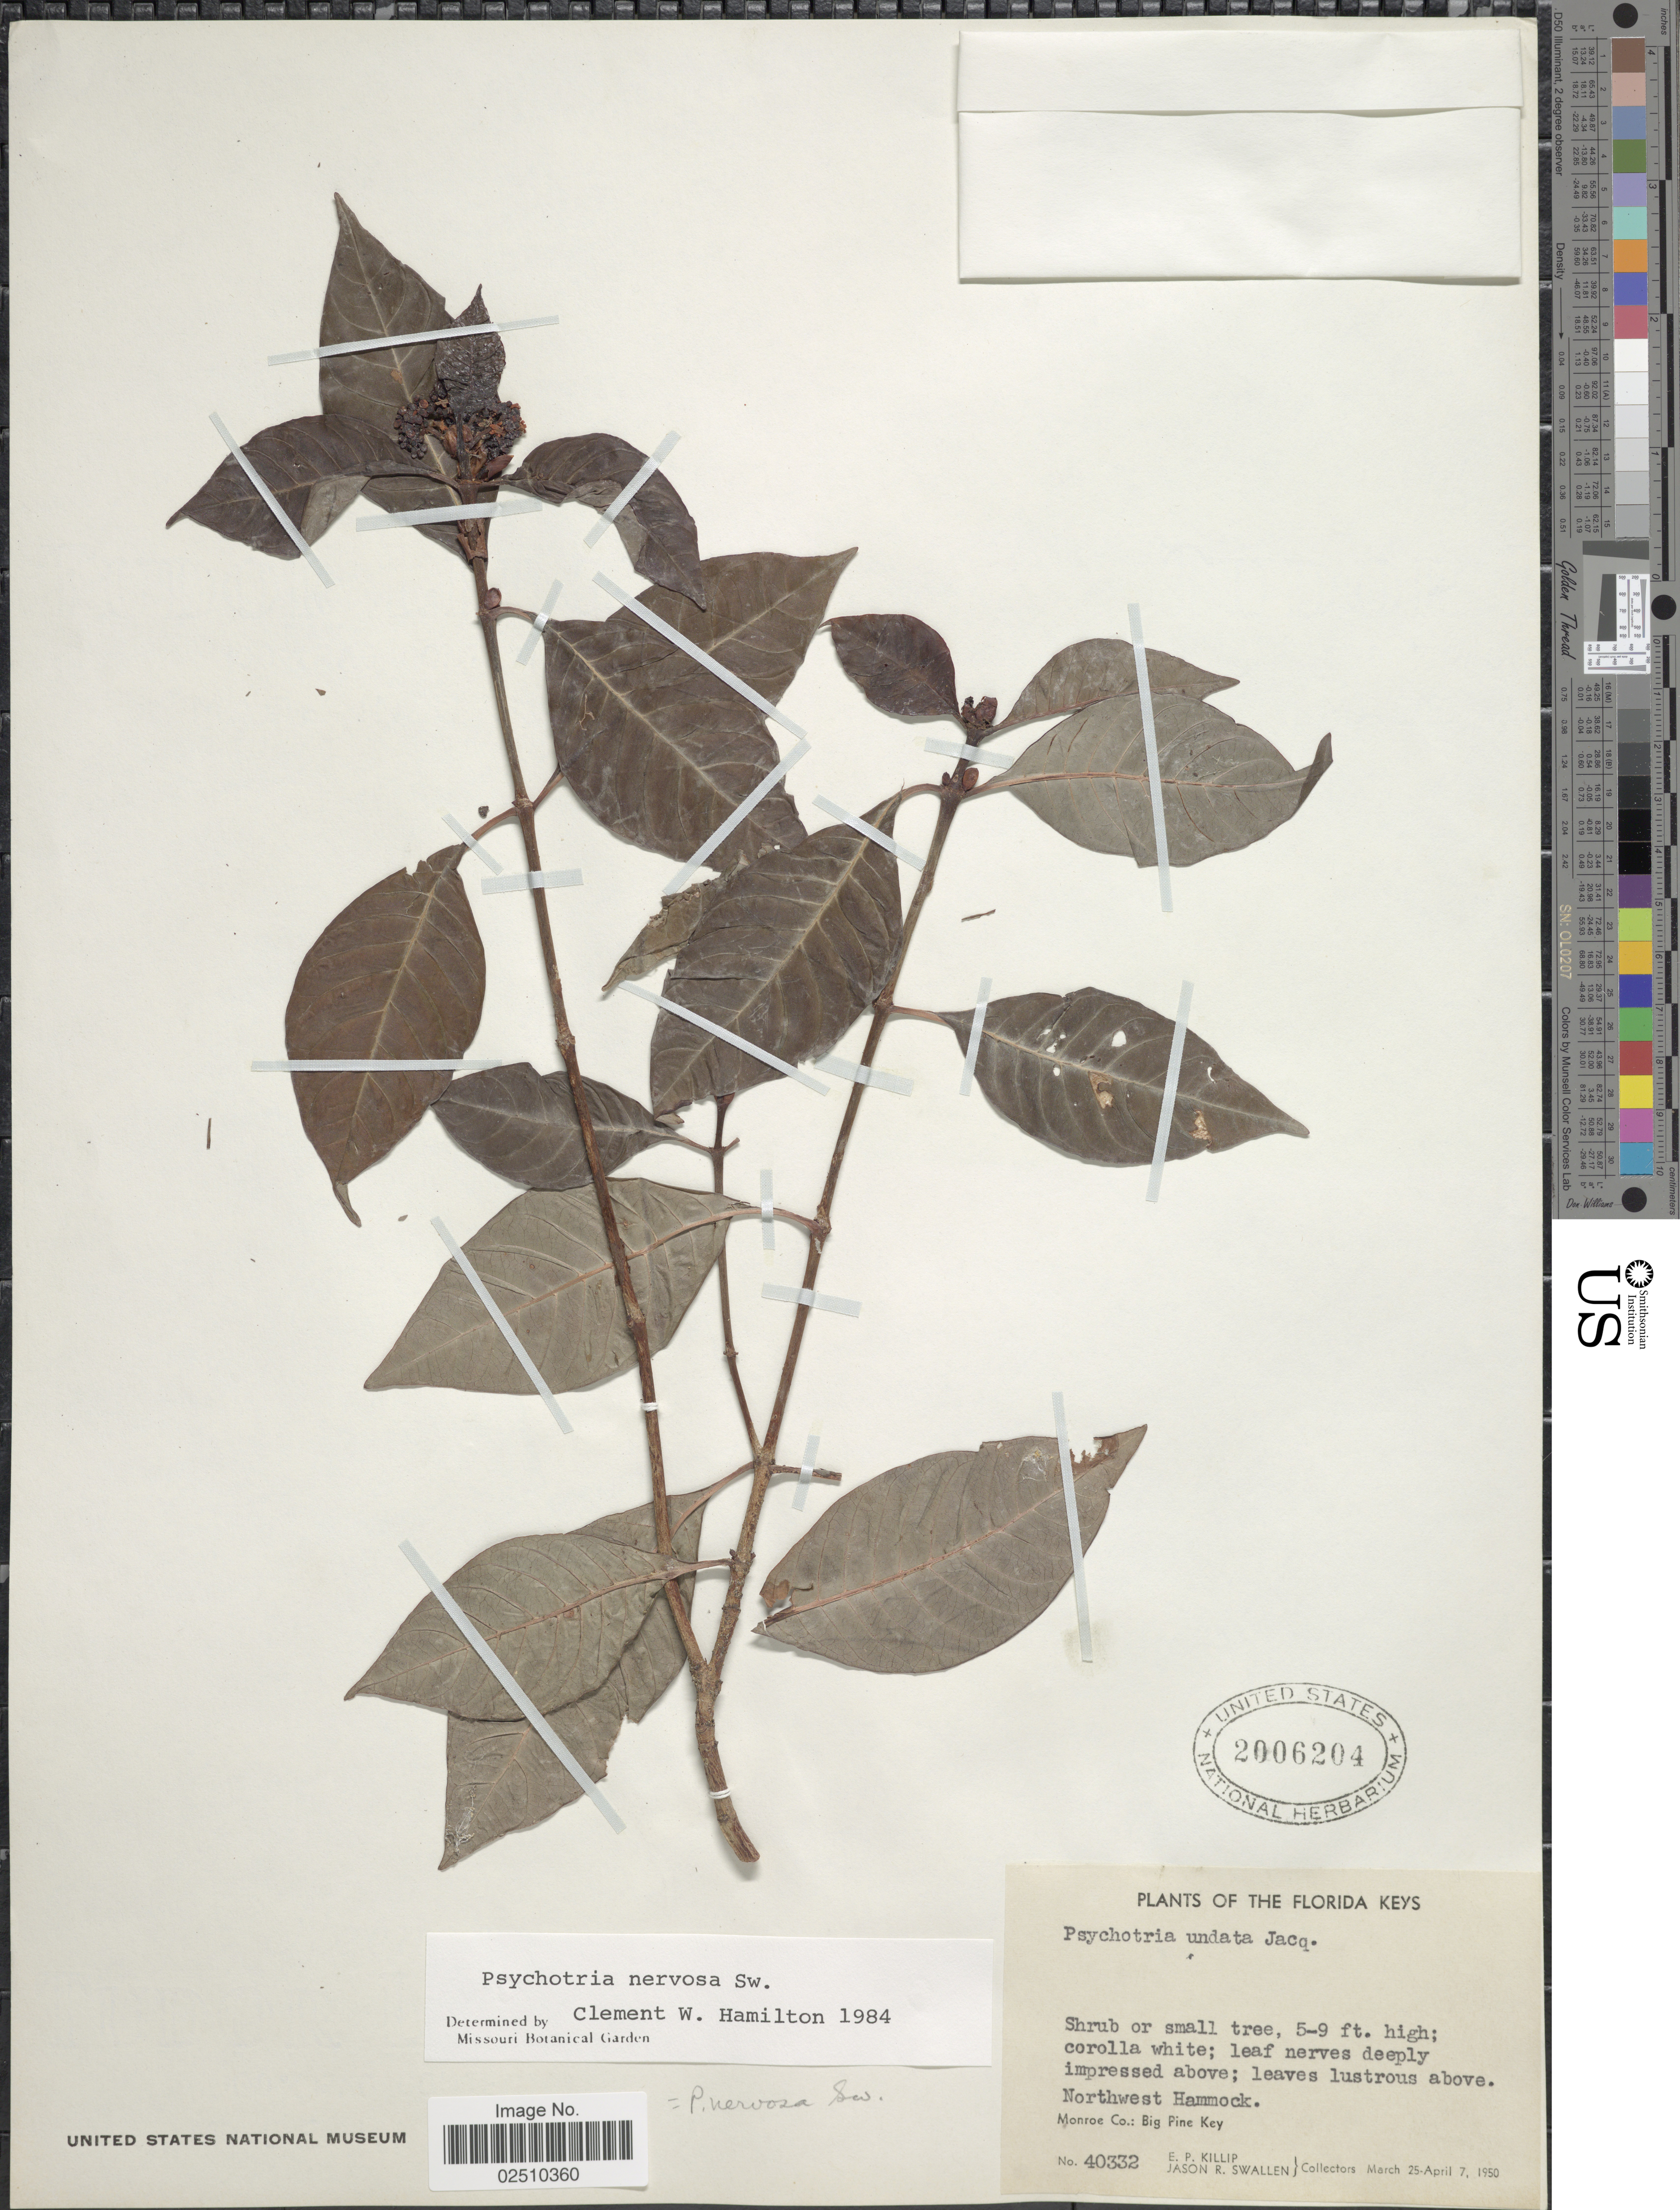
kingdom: Plantae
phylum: Tracheophyta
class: Magnoliopsida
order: Gentianales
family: Rubiaceae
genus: Psychotria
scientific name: Psychotria nervosa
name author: Sw.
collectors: E. P. Killip & J. R. Swallen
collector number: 40332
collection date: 1950-03-25/1950-04-07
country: United States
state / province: Florida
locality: Florida Keys, Northwest Hammock, Monroe Co, Big Pine Key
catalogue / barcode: US 2006204